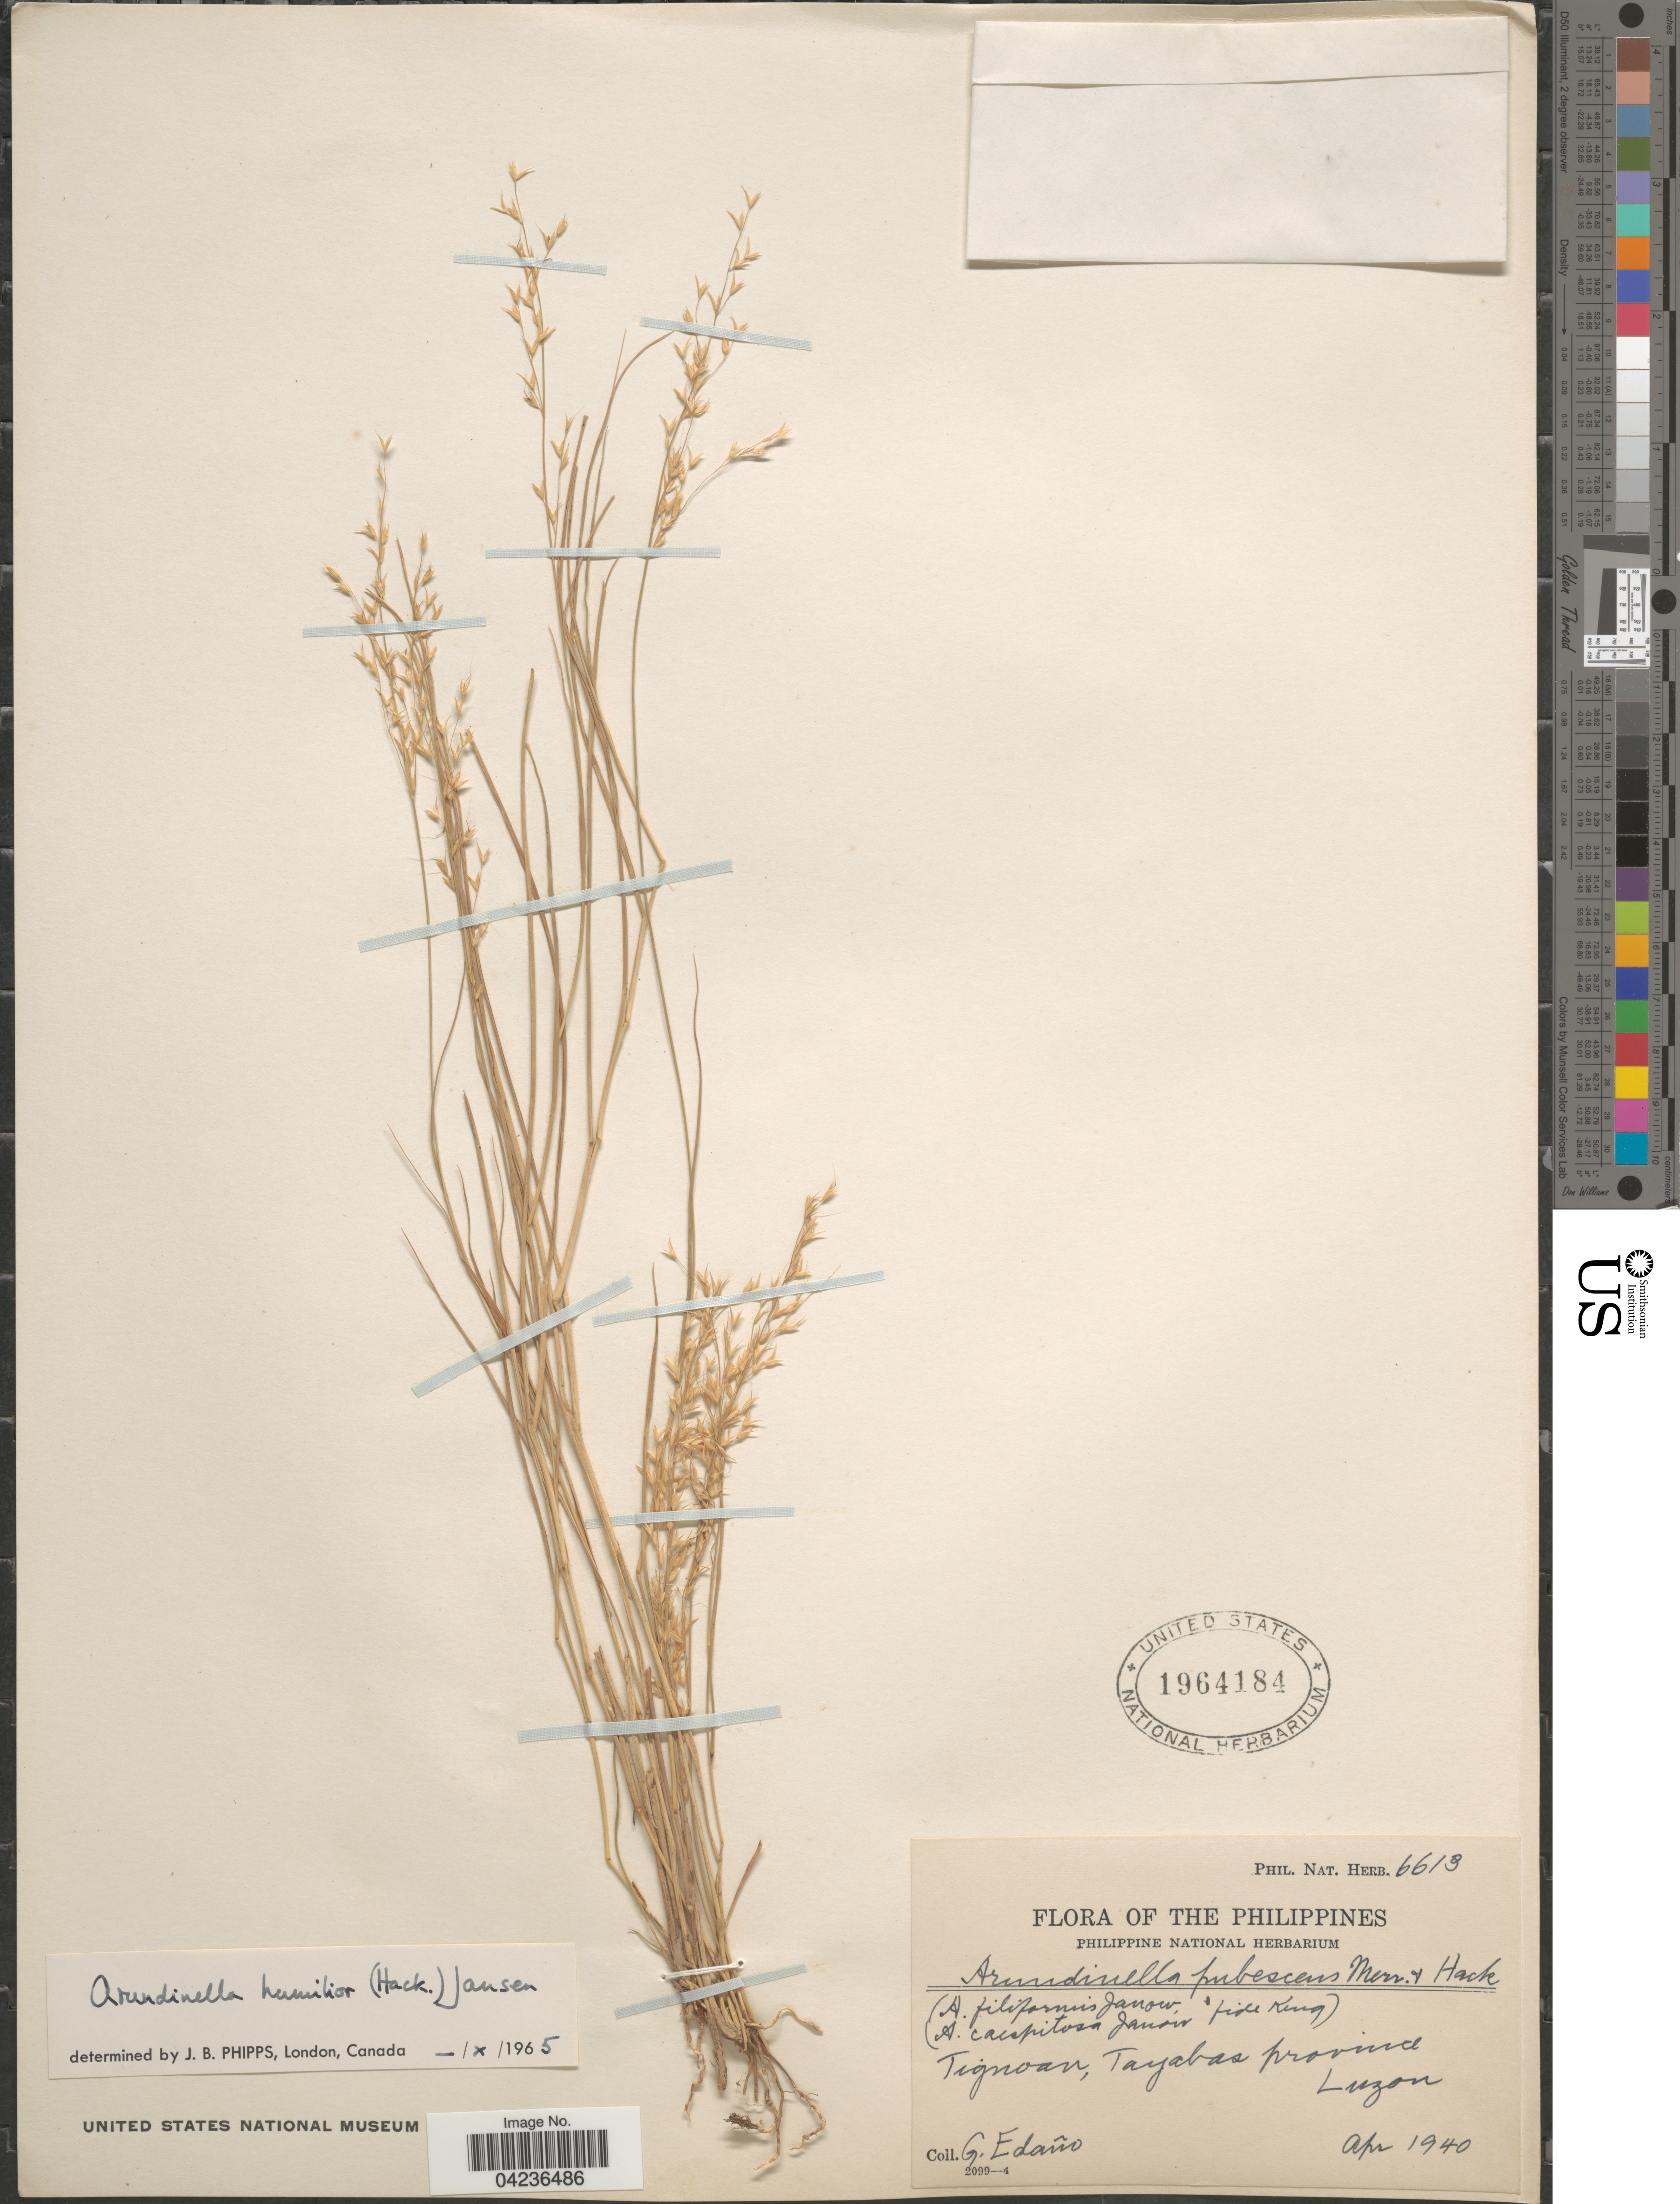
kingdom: Plantae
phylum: Tracheophyta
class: Liliopsida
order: Poales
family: Poaceae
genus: Arundinella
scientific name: Arundinella pubescens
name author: Merr. & Hack.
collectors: G. Edaño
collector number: Phil. Nat. Herb. 6613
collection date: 1940-04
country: Philippines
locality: Tignoan, Tayabas province, Luzon.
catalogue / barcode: US 1964184